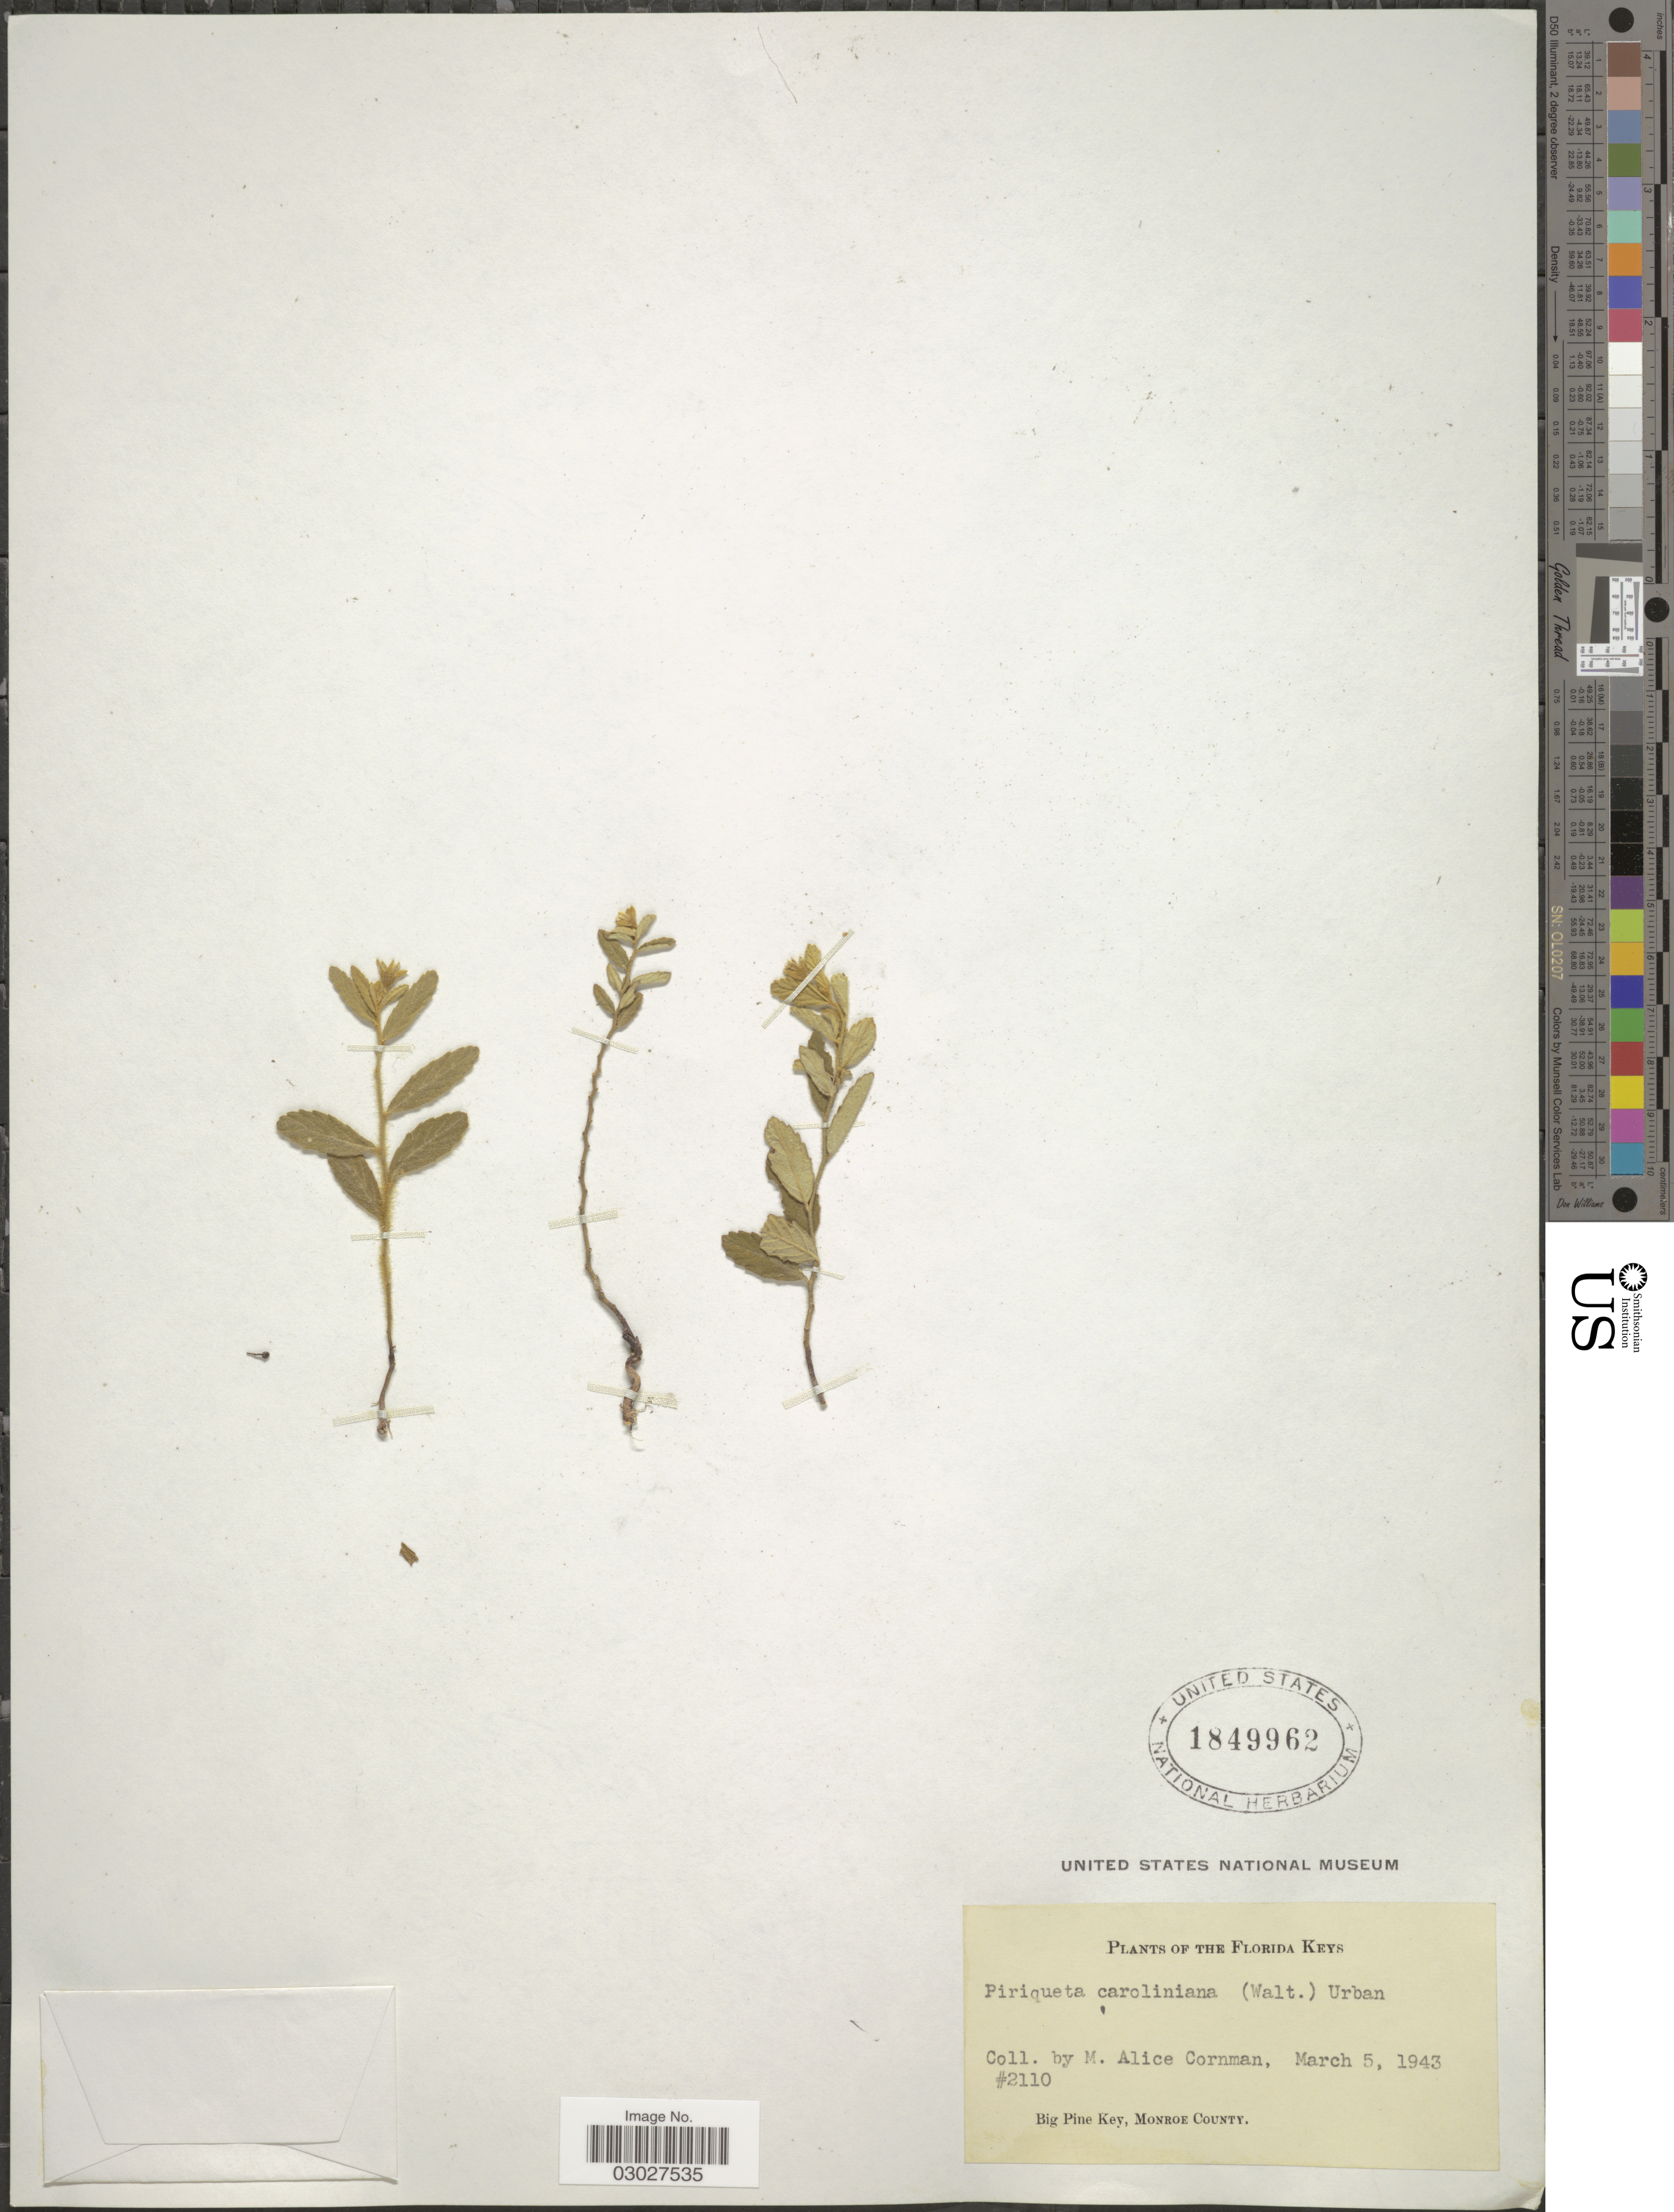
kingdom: Plantae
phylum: Tracheophyta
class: Magnoliopsida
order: Malpighiales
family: Turneraceae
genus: Piriqueta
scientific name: Piriqueta cistoides subsp. caroliniana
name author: (Walter) Arbo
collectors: M. Cornman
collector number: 2110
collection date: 1943-03-05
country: United States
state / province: Florida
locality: The Florida Keys. Big Pine Key, Monroe County.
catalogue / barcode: US 1849962